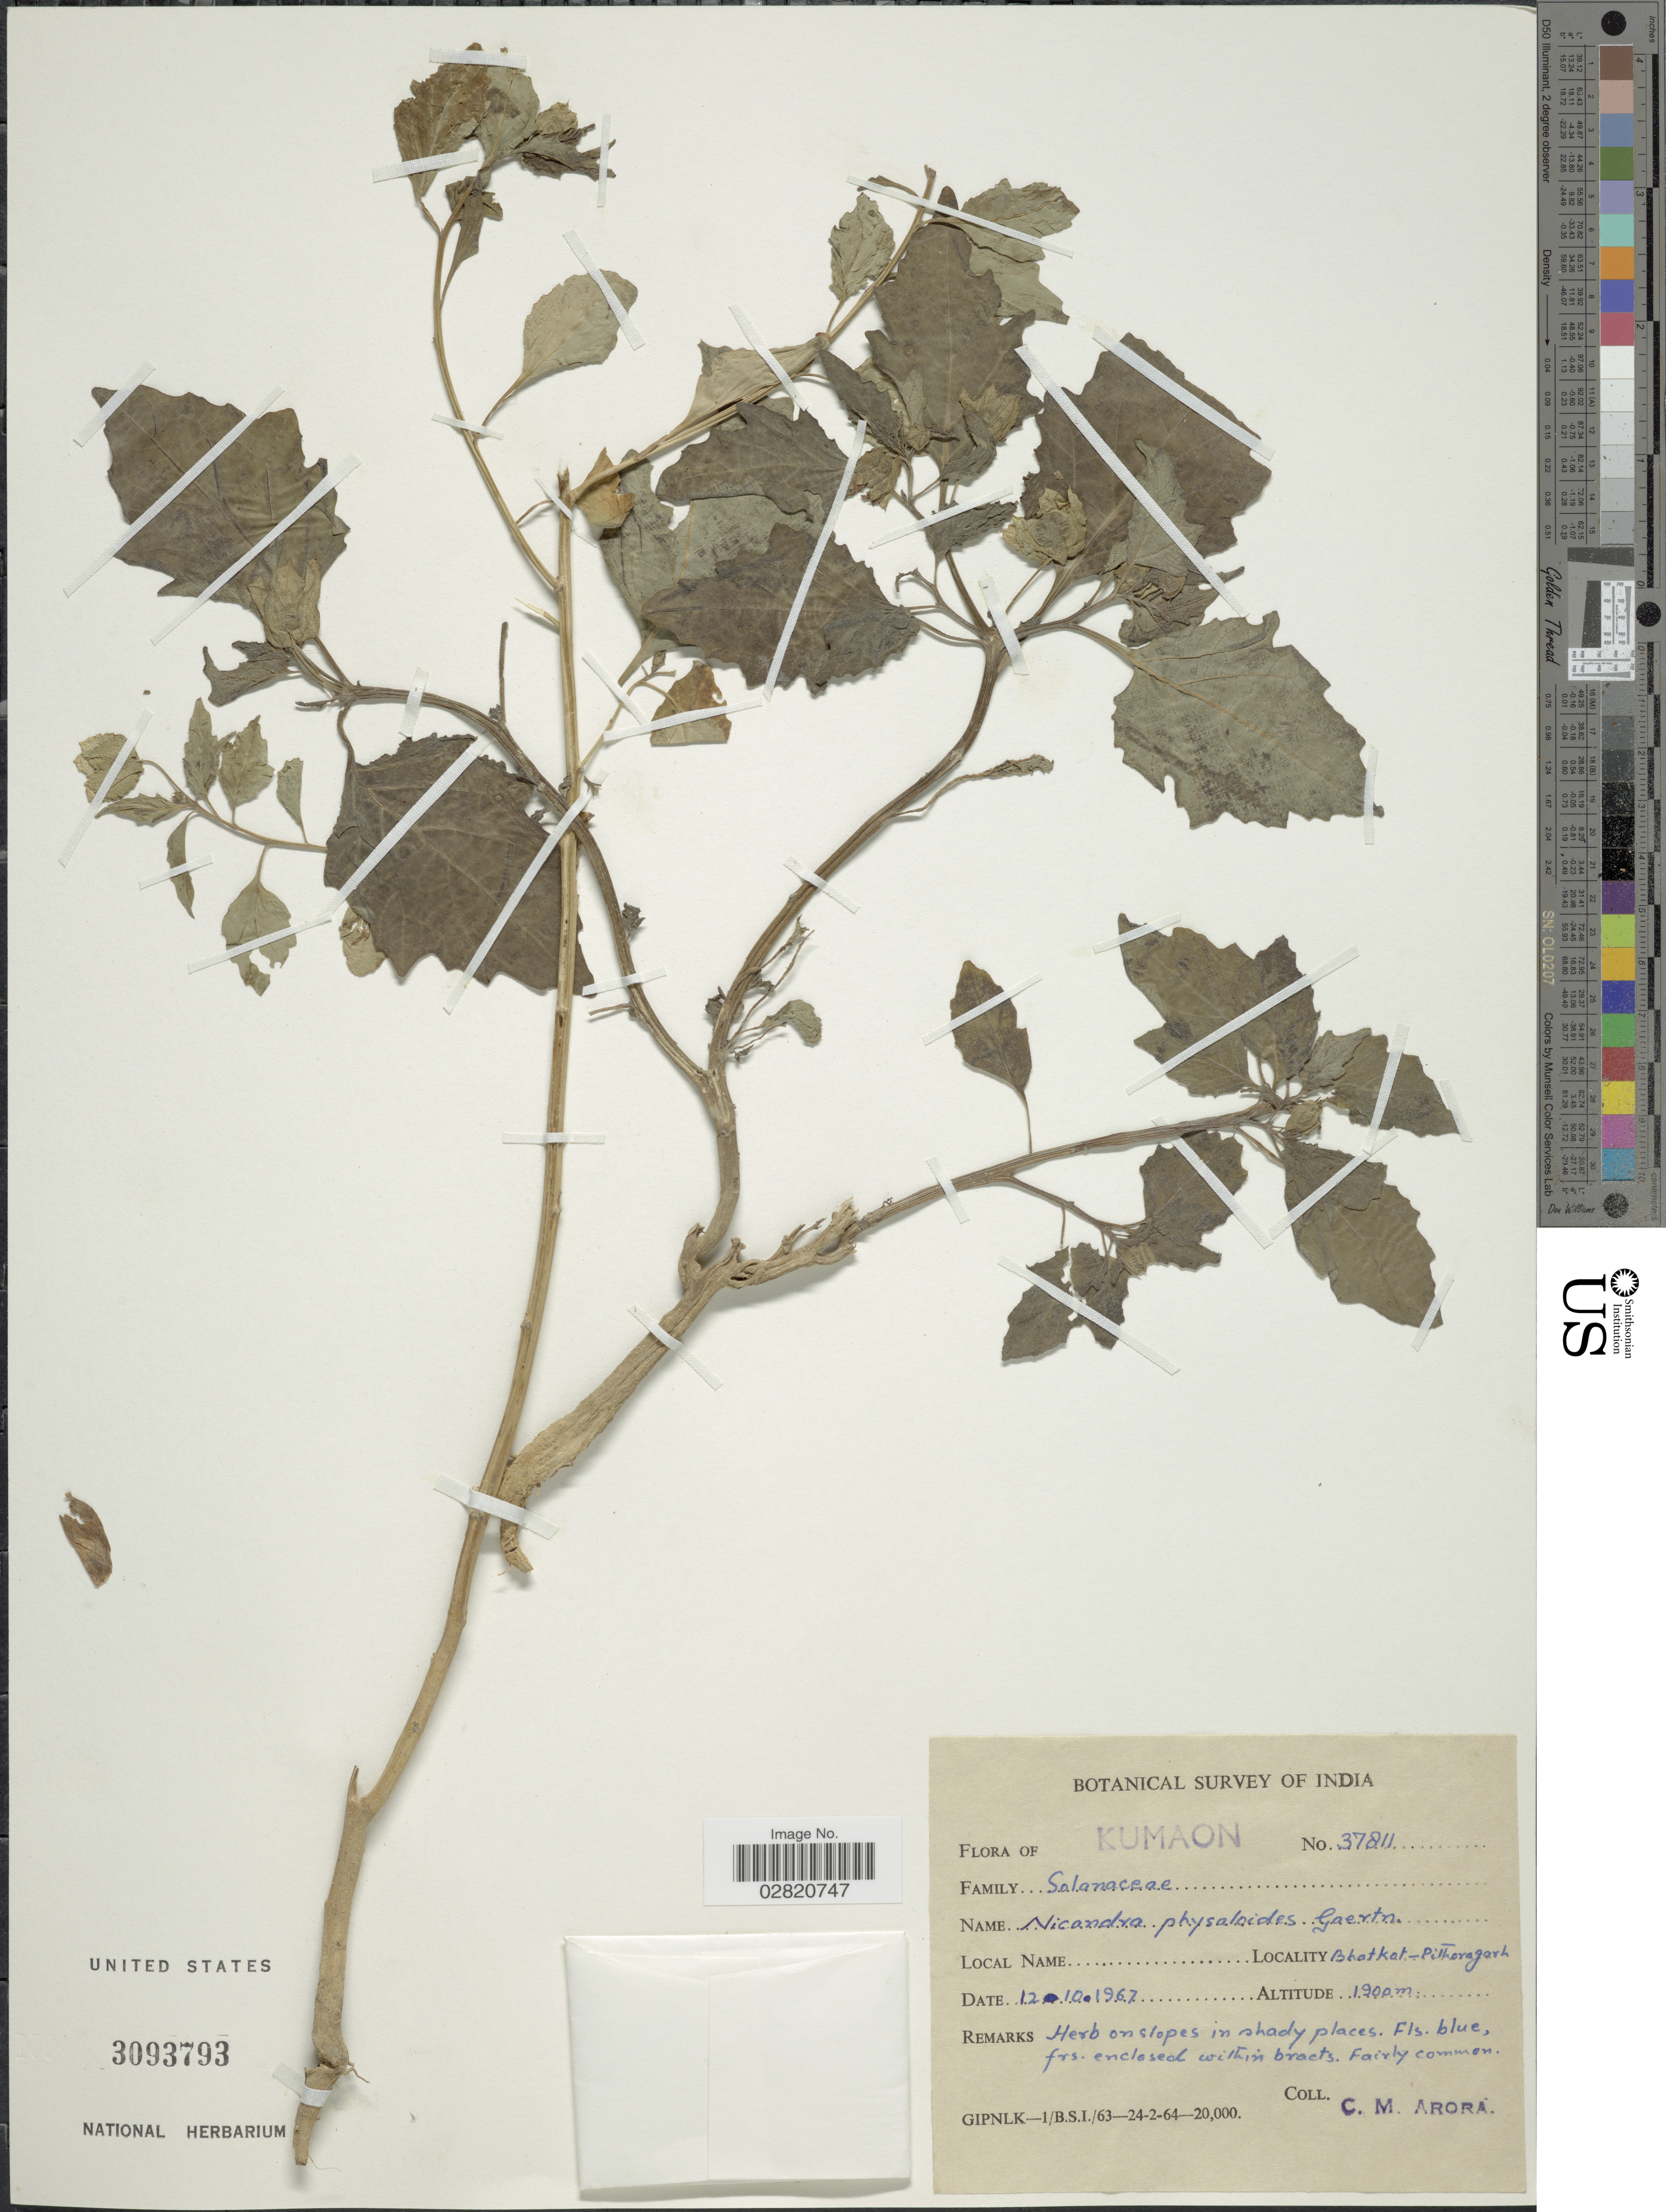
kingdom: Plantae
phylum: Tracheophyta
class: Magnoliopsida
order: Solanales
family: Solanaceae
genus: Nicandra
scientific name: Nicandra physalodes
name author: (L.) Gaertn.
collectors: C. Arora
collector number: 37811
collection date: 1967-10-12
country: India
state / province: Uttarakhand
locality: Kumaon. Bhatkat-Pithoragash.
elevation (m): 1900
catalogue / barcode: US 3093793